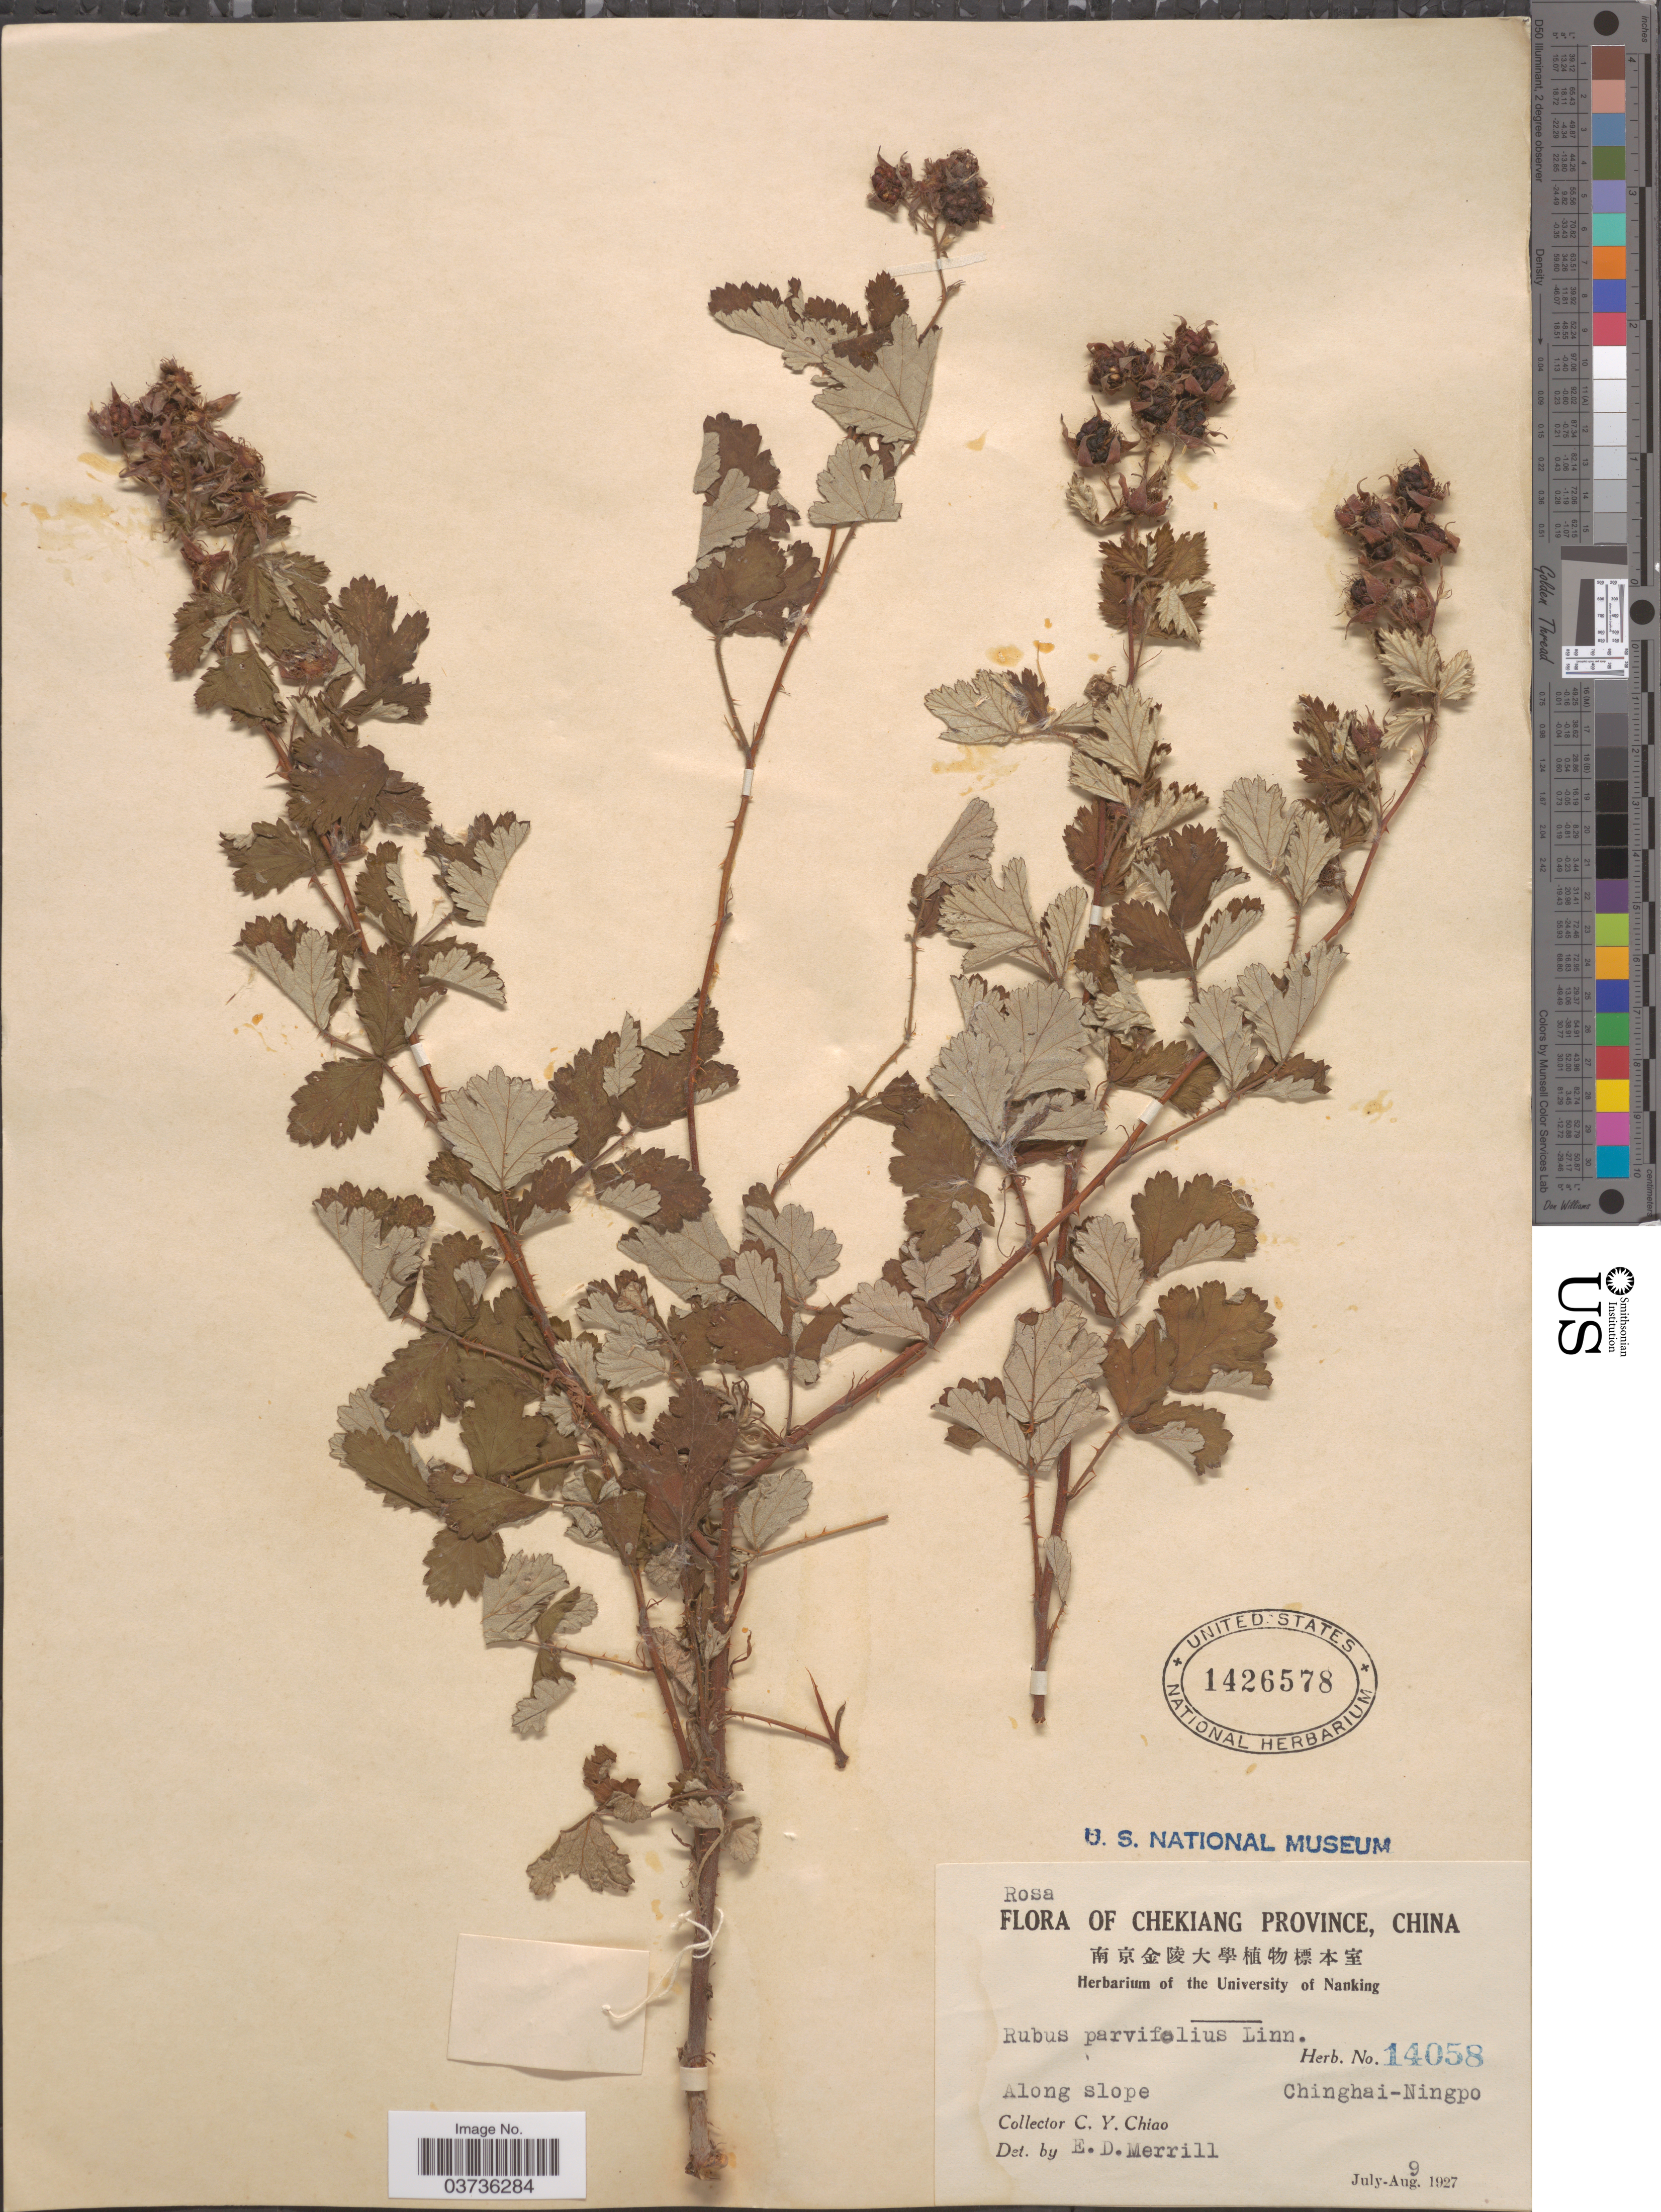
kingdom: Plantae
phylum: Tracheophyta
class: Magnoliopsida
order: Rosales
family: Rosaceae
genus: Rubus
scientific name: Rubus parvifolius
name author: L.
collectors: C. Y. Chiao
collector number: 14058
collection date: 1927-07-09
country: China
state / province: Zhejiang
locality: Chekiang Province. Chinghai-Ningpo.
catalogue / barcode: US 1426578